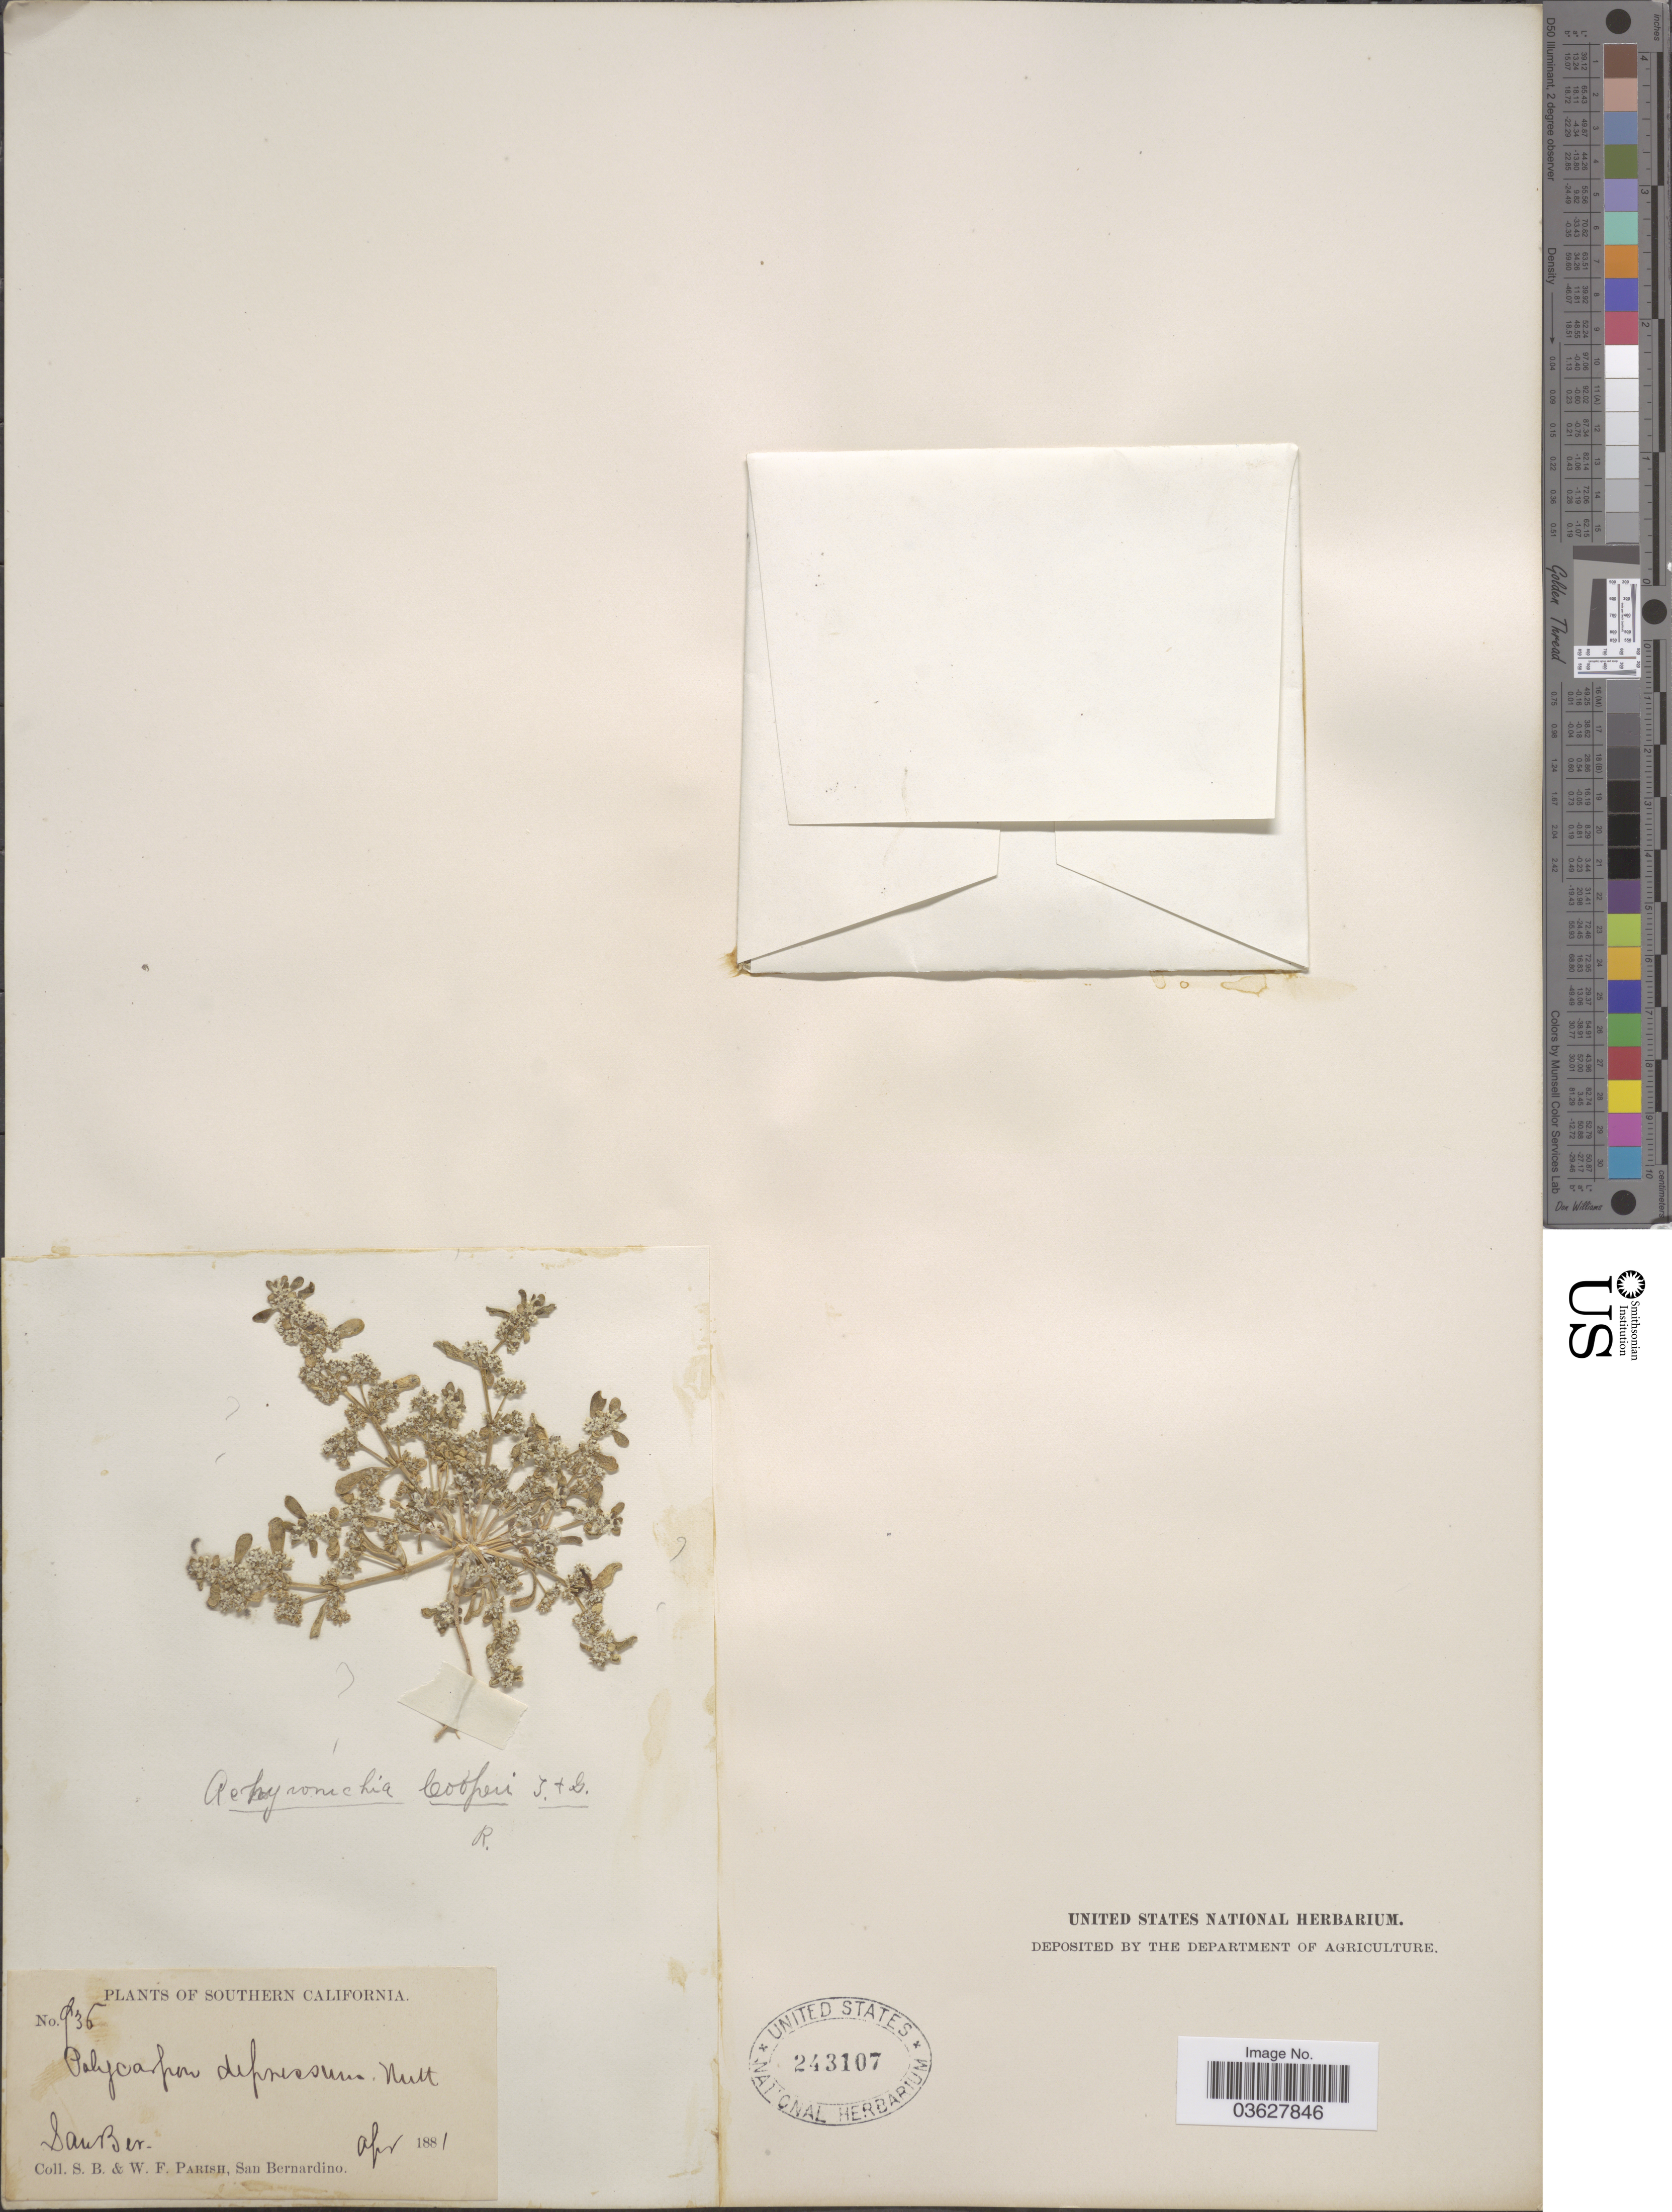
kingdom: Plantae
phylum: Tracheophyta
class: Magnoliopsida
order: Caryophyllales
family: Caryophyllaceae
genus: Achyronychia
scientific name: Achyronychia cooperi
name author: A. Gray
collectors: S. B. Parish & W. F. Parish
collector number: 936*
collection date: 1881-04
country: United States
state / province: California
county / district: San Bernardino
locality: Southern California. San Ber.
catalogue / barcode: US 243107